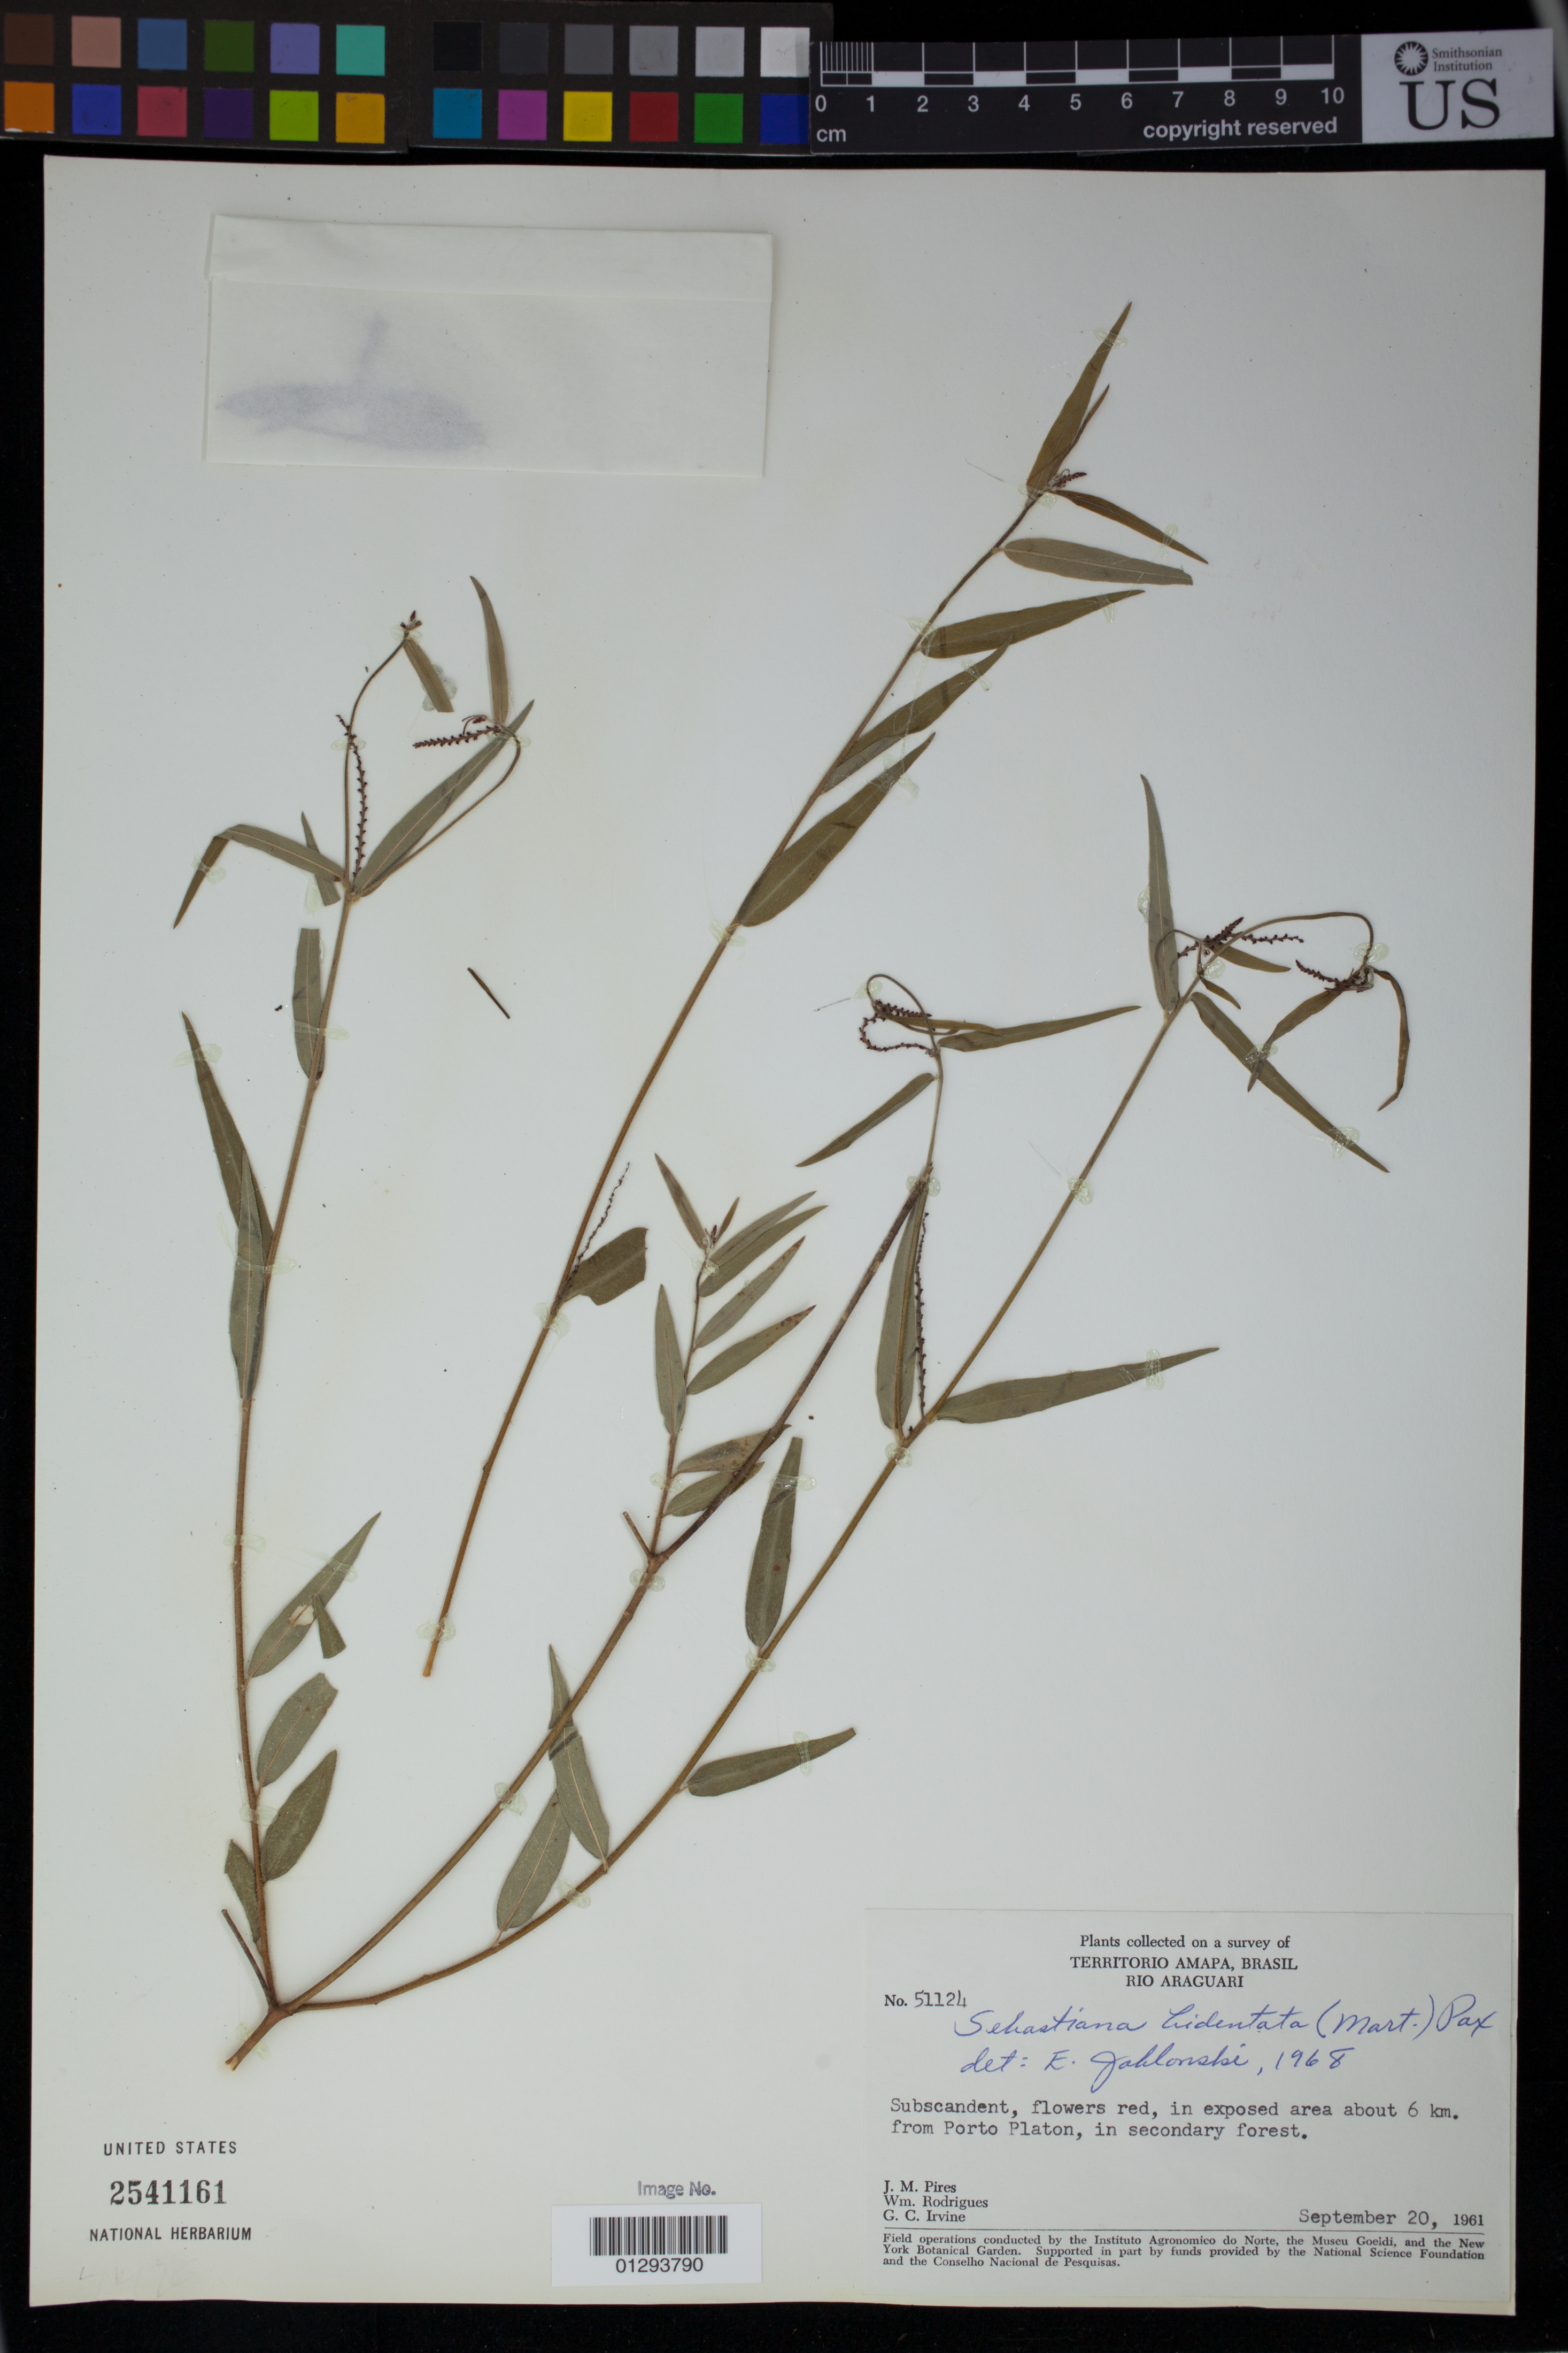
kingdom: Plantae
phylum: Tracheophyta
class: Magnoliopsida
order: Malpighiales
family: Euphorbiaceae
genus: Sebastiania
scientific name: Sebastiania bidentata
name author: (Mart. & Zucc.) Pax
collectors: J. M. Pires, W. Rodrigues & G. Irvine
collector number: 51124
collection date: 1961-09-20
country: Brazil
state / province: Amapá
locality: Rio Araguari. In exposed area about 6 km from Porto Platon, in secondary forest.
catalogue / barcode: US 2541161